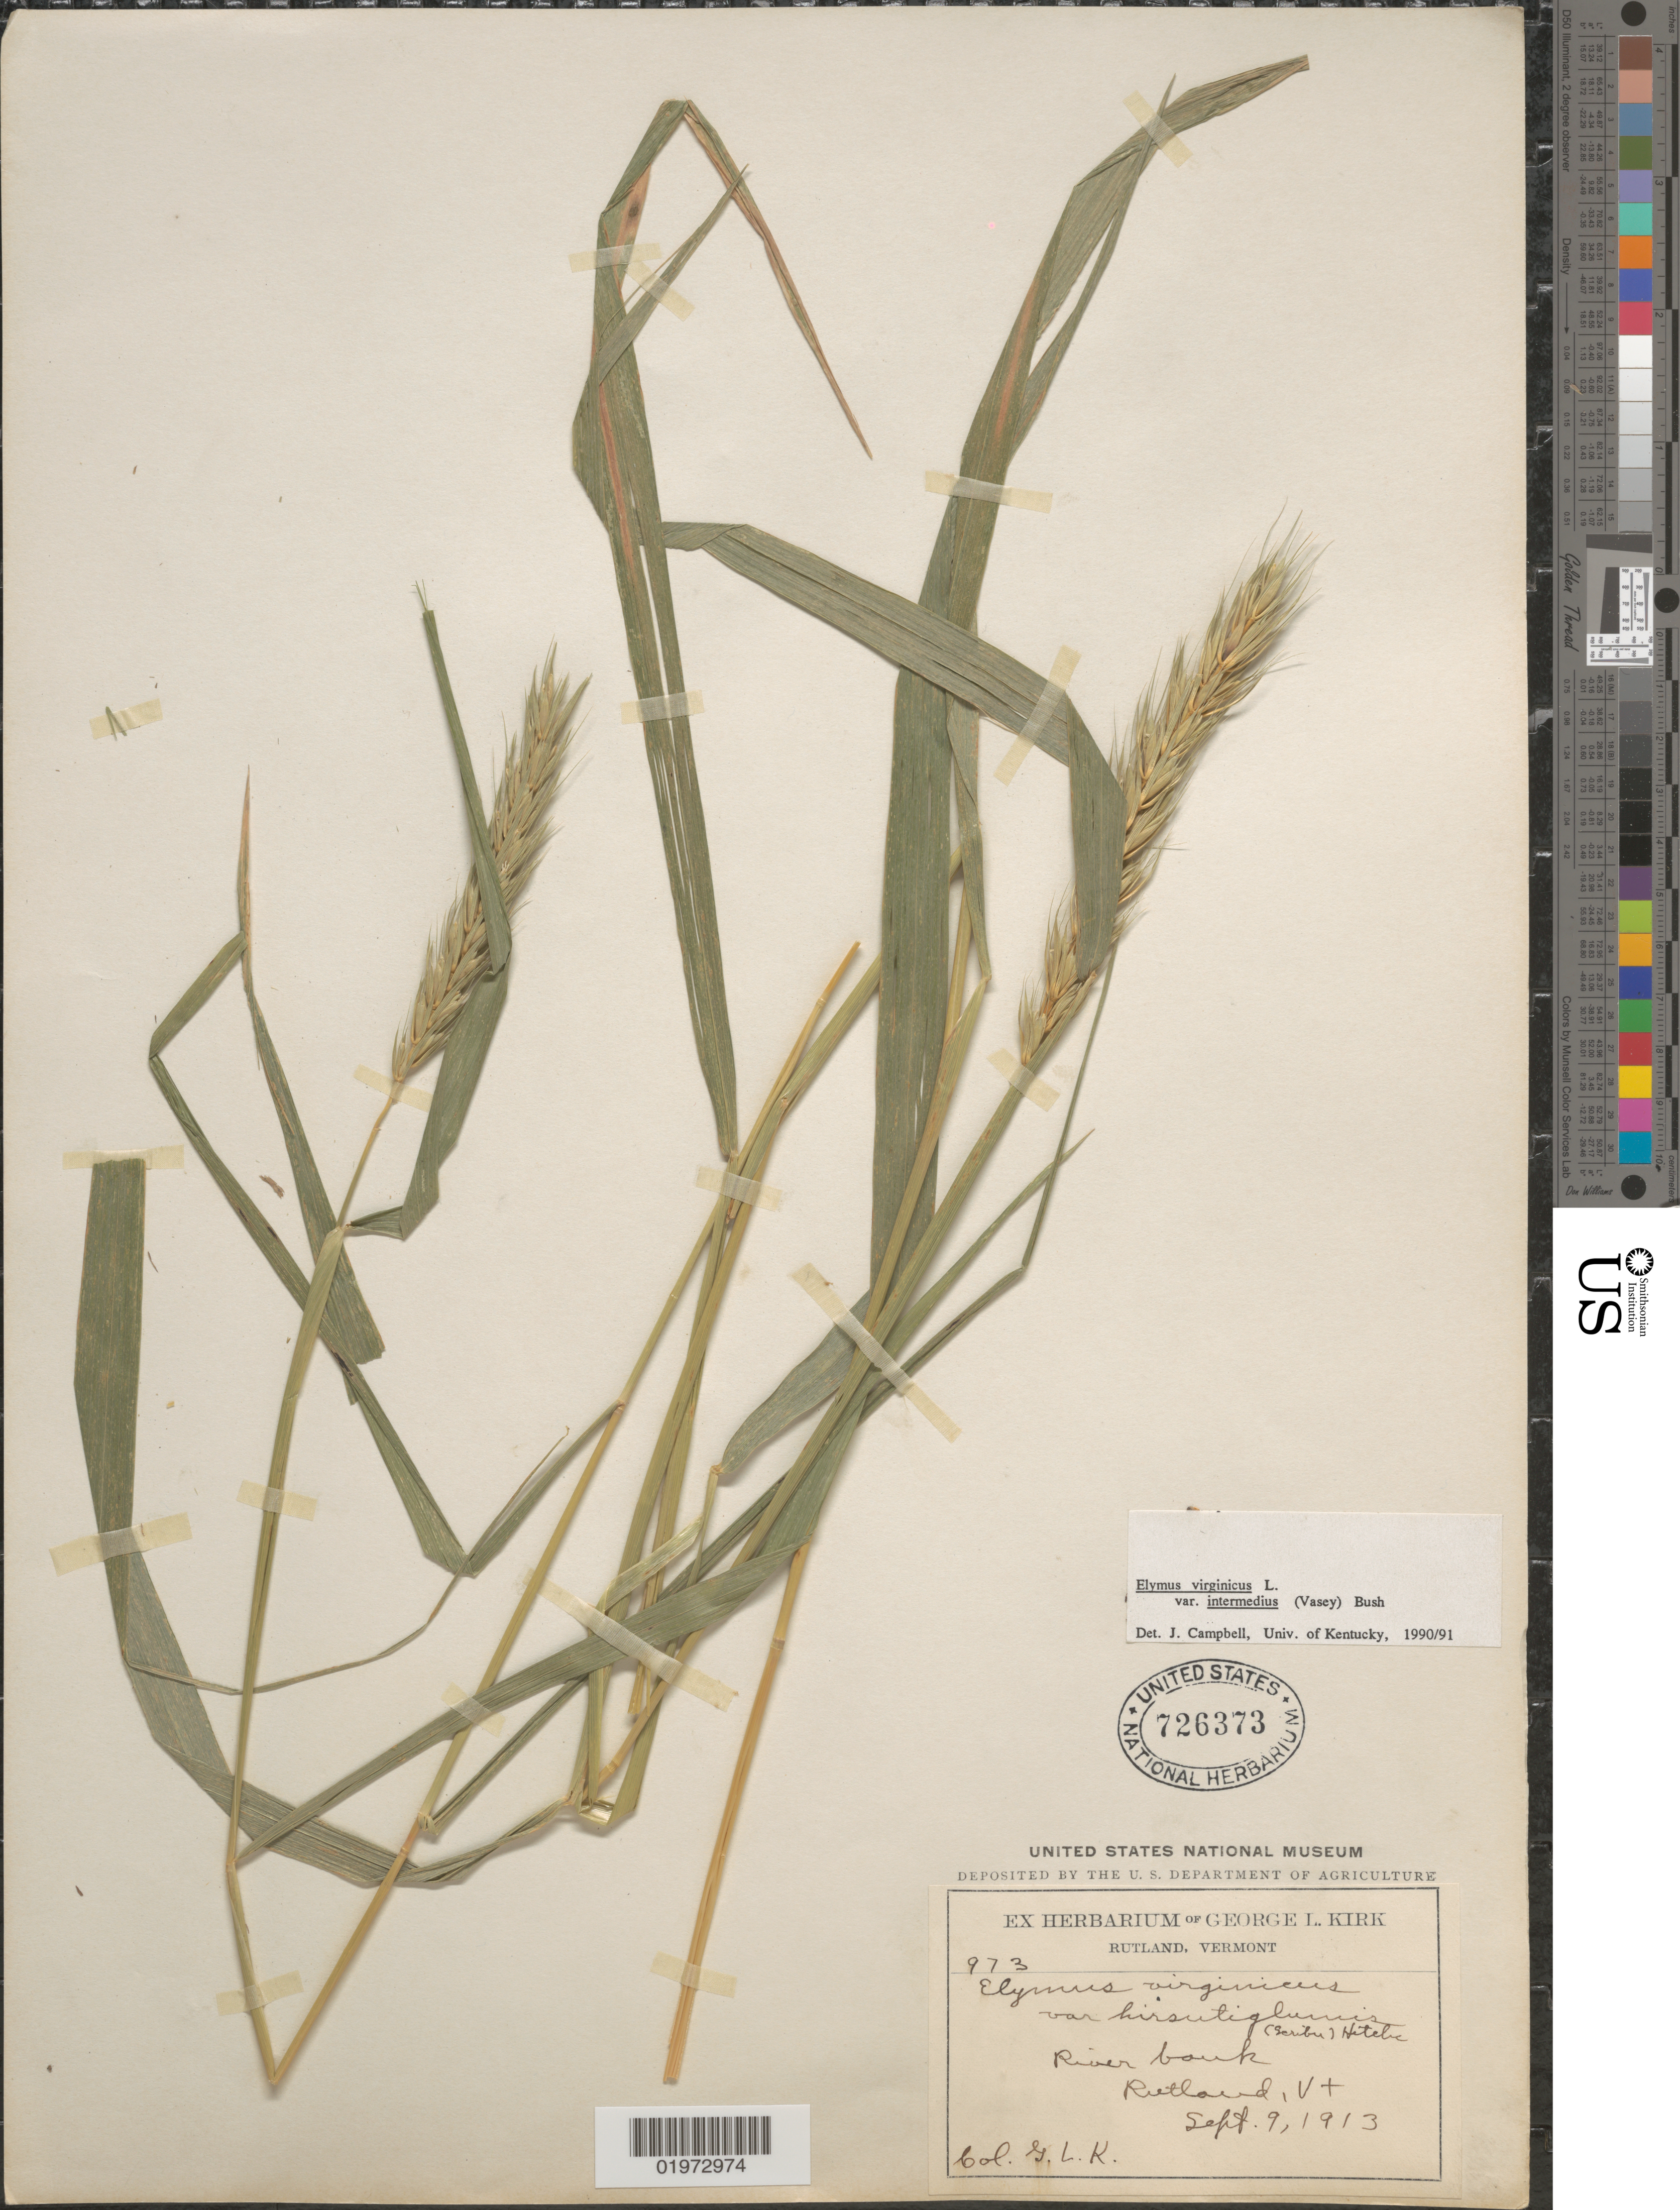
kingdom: Plantae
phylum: Tracheophyta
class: Liliopsida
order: Poales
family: Poaceae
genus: Elymus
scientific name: Elymus virginicus var. intermedius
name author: L.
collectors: G. Kirk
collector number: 973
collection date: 1913-09-09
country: United States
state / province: Vermont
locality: River bank. Rutland.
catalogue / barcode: US 726373